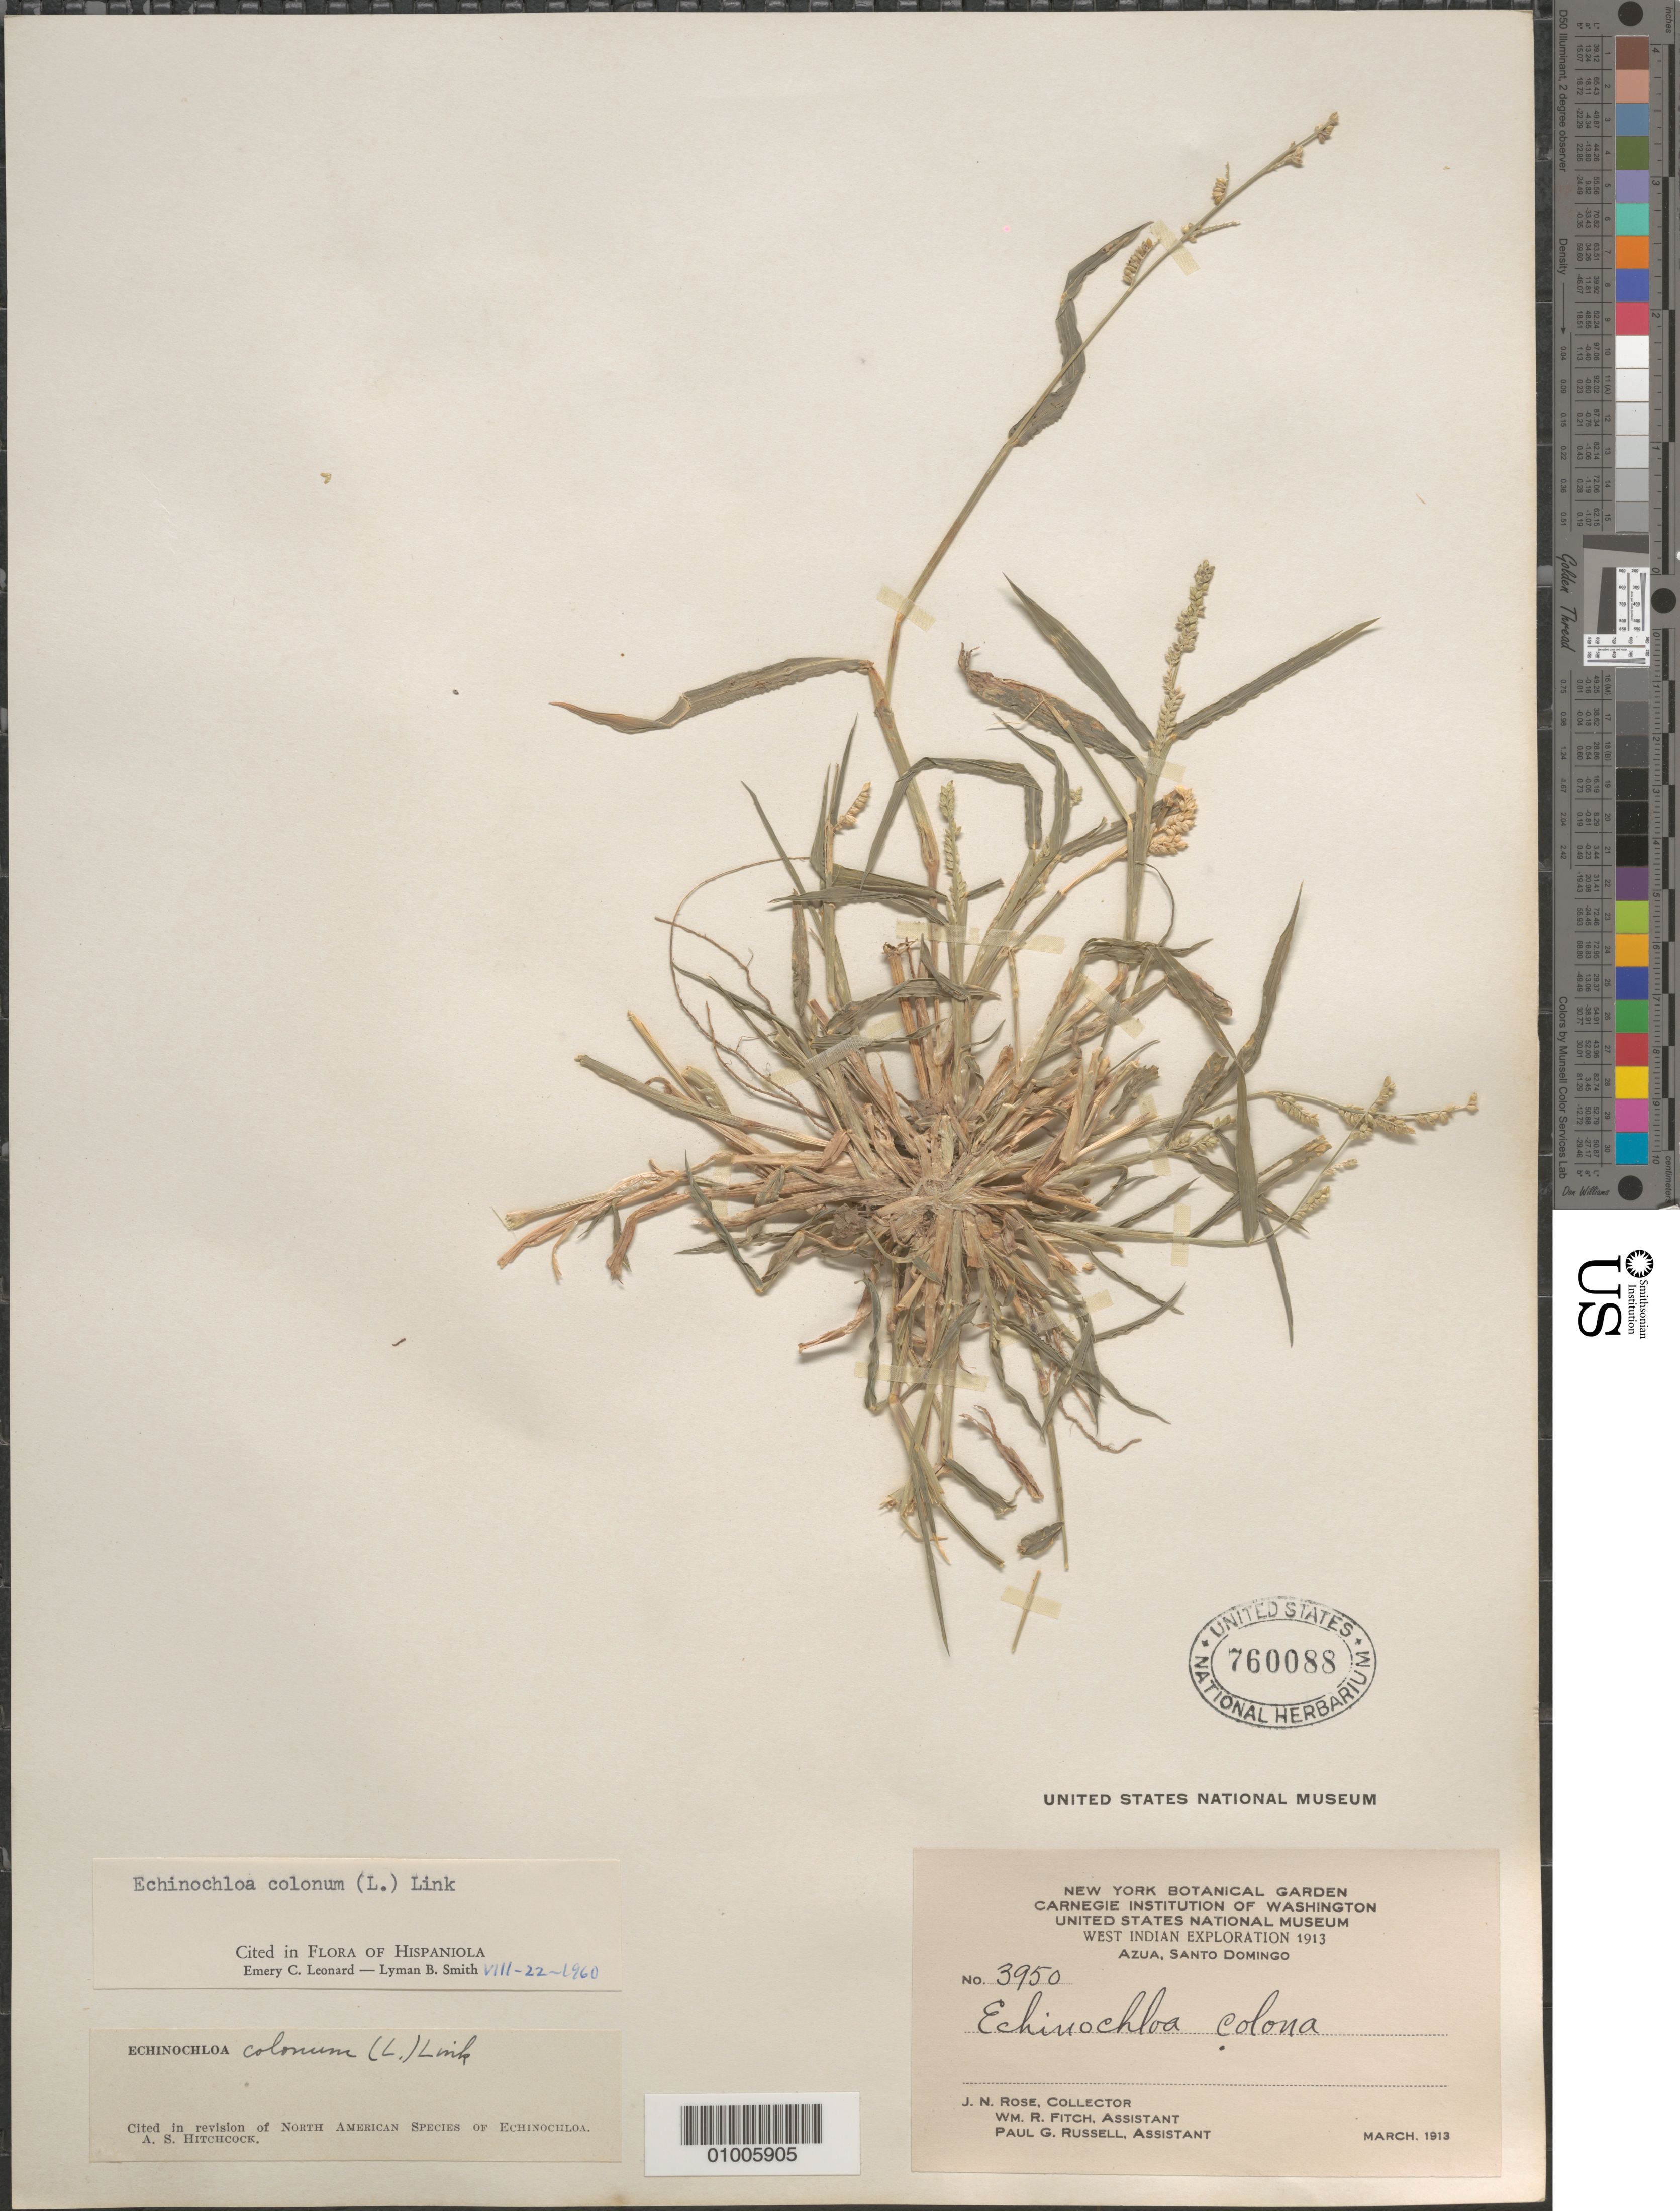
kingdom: Plantae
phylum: Tracheophyta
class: Liliopsida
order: Poales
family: Poaceae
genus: Echinochloa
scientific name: Echinochloa colona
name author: (L.) Link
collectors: J. N. Rose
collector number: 3950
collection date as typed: Mar 1913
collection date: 1913-03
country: Dominican Republic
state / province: Distrito Nacional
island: Hispaniola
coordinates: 0 N, 0 E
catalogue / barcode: US 760088